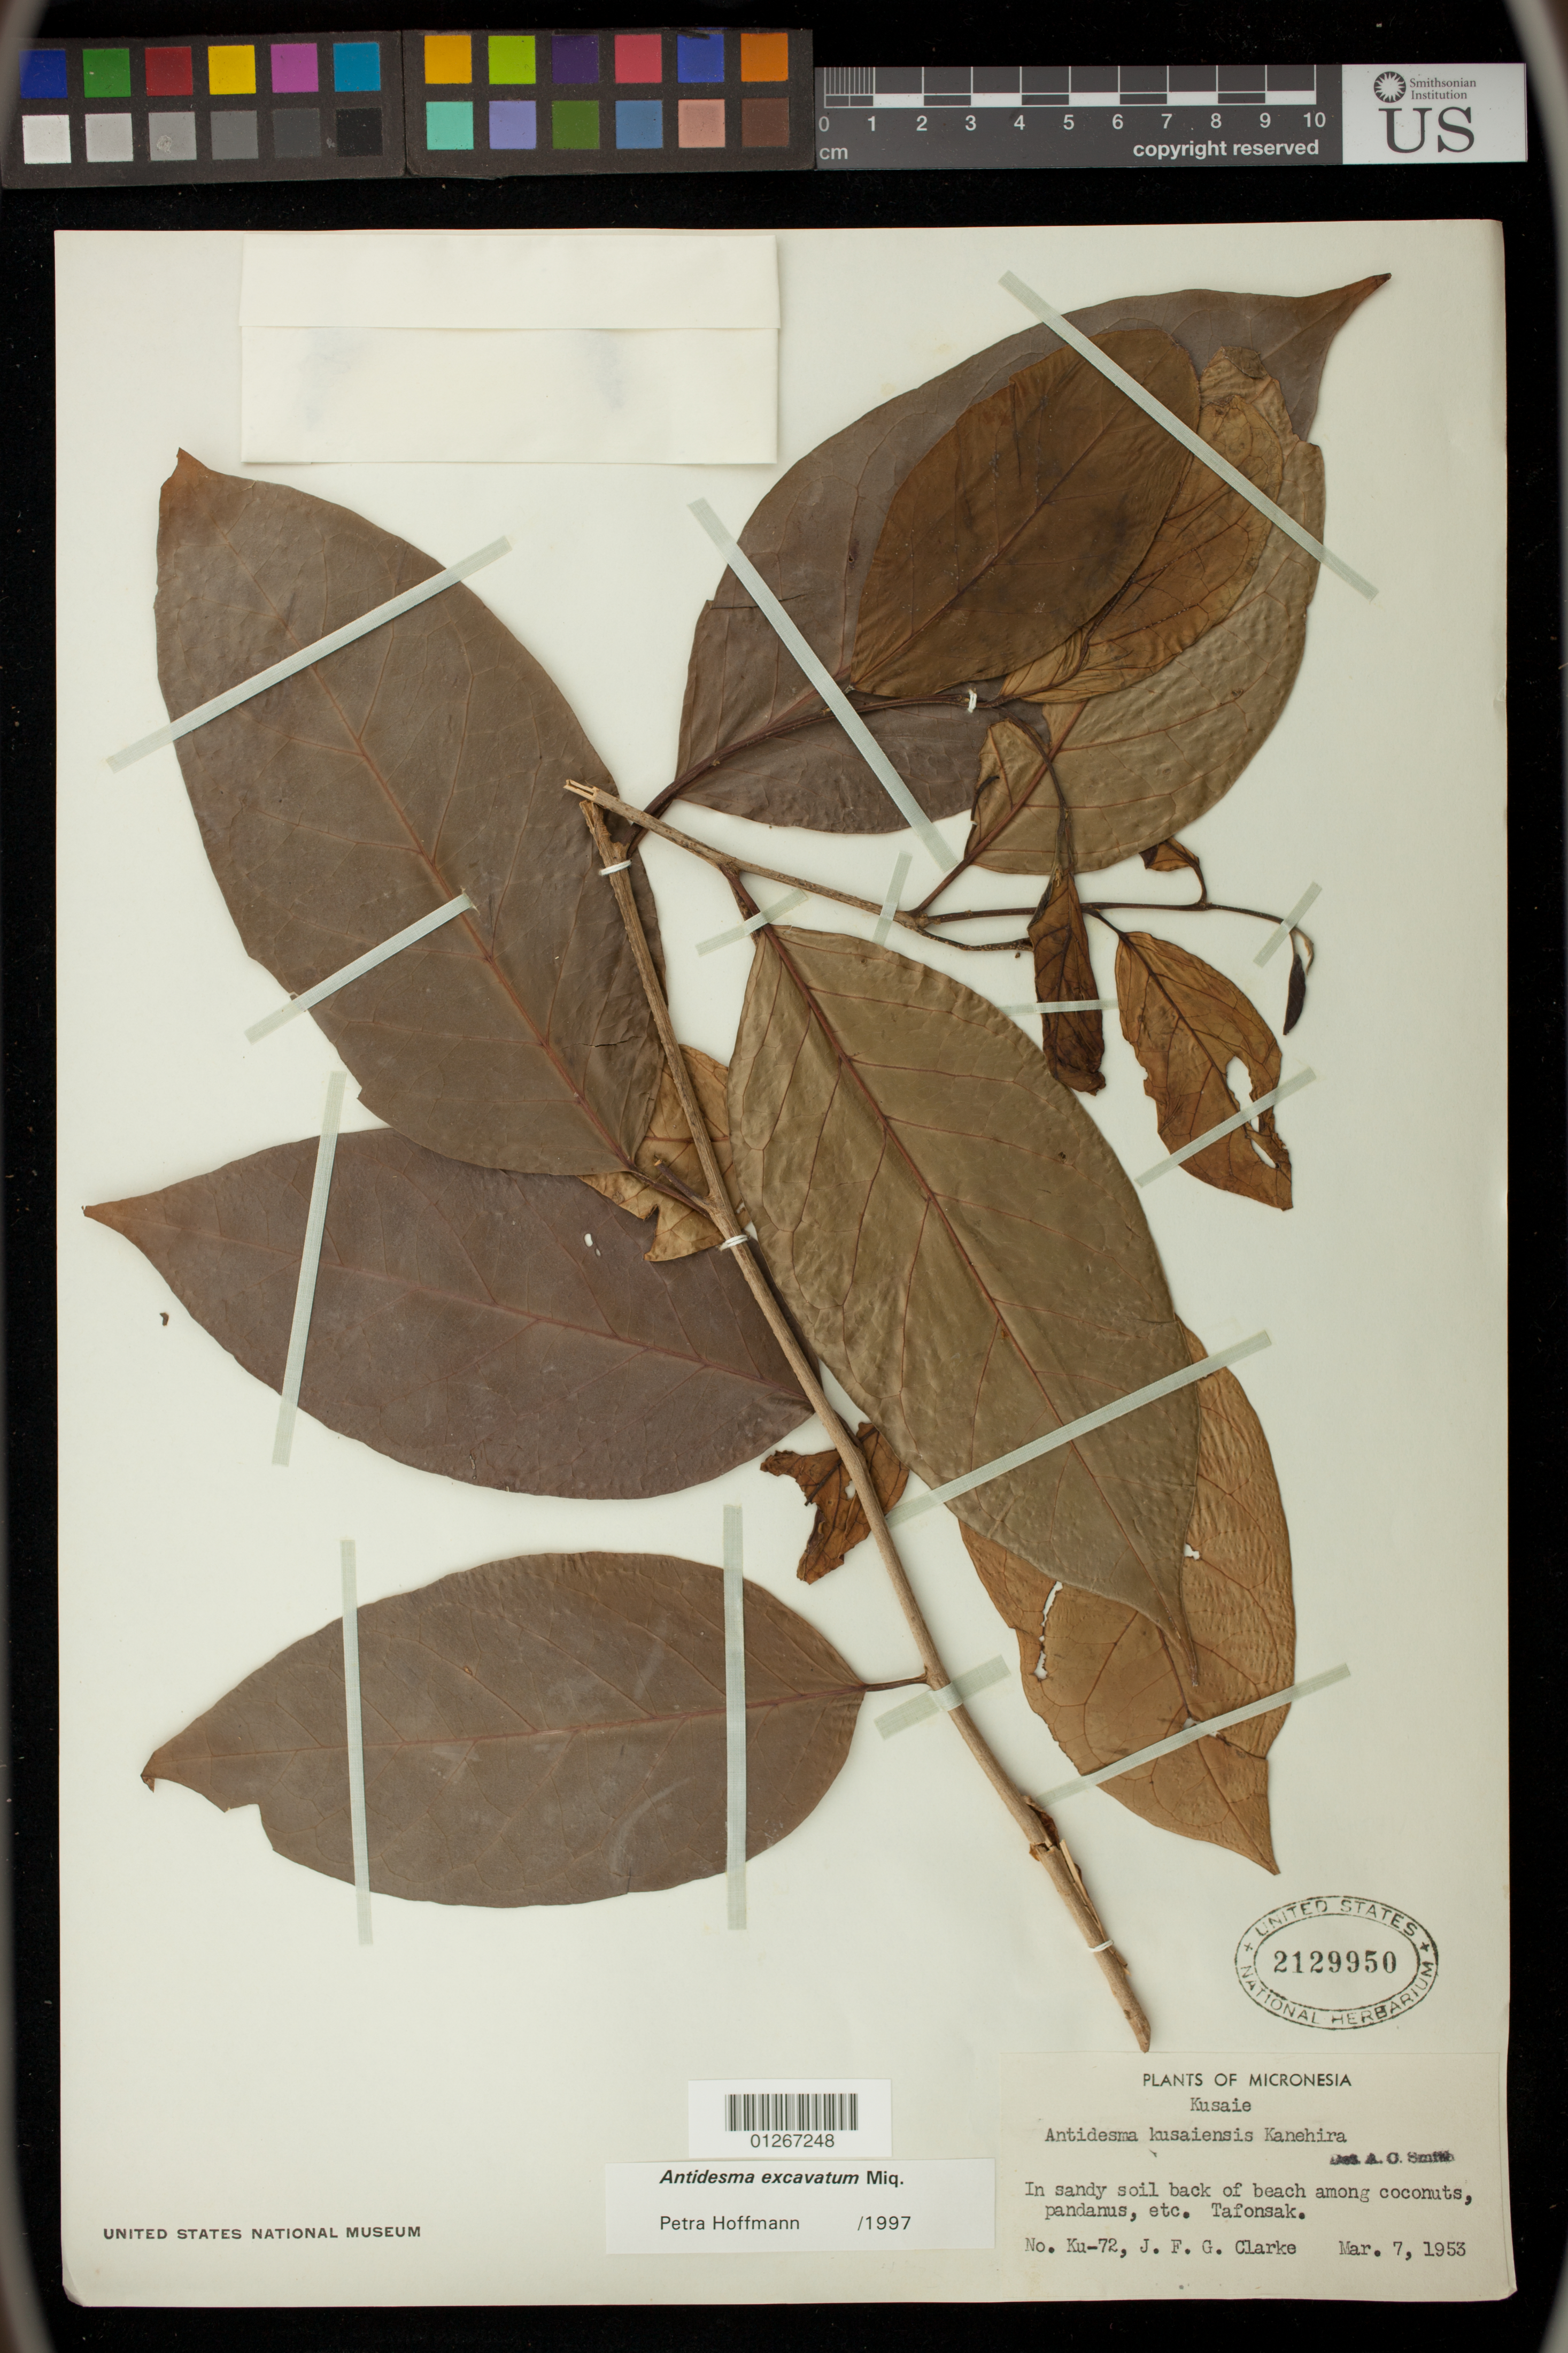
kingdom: Plantae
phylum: Tracheophyta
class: Magnoliopsida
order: Malpighiales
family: Phyllanthaceae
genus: Antidesma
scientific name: Antidesma excavatum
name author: Miq.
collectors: J. F. Clarke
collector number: Ku-72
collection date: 1953-03-07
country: Micronesia, Federated States of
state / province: Kosrae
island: Kosrae [Kusaie]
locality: Kusaie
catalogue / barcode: US 2129950